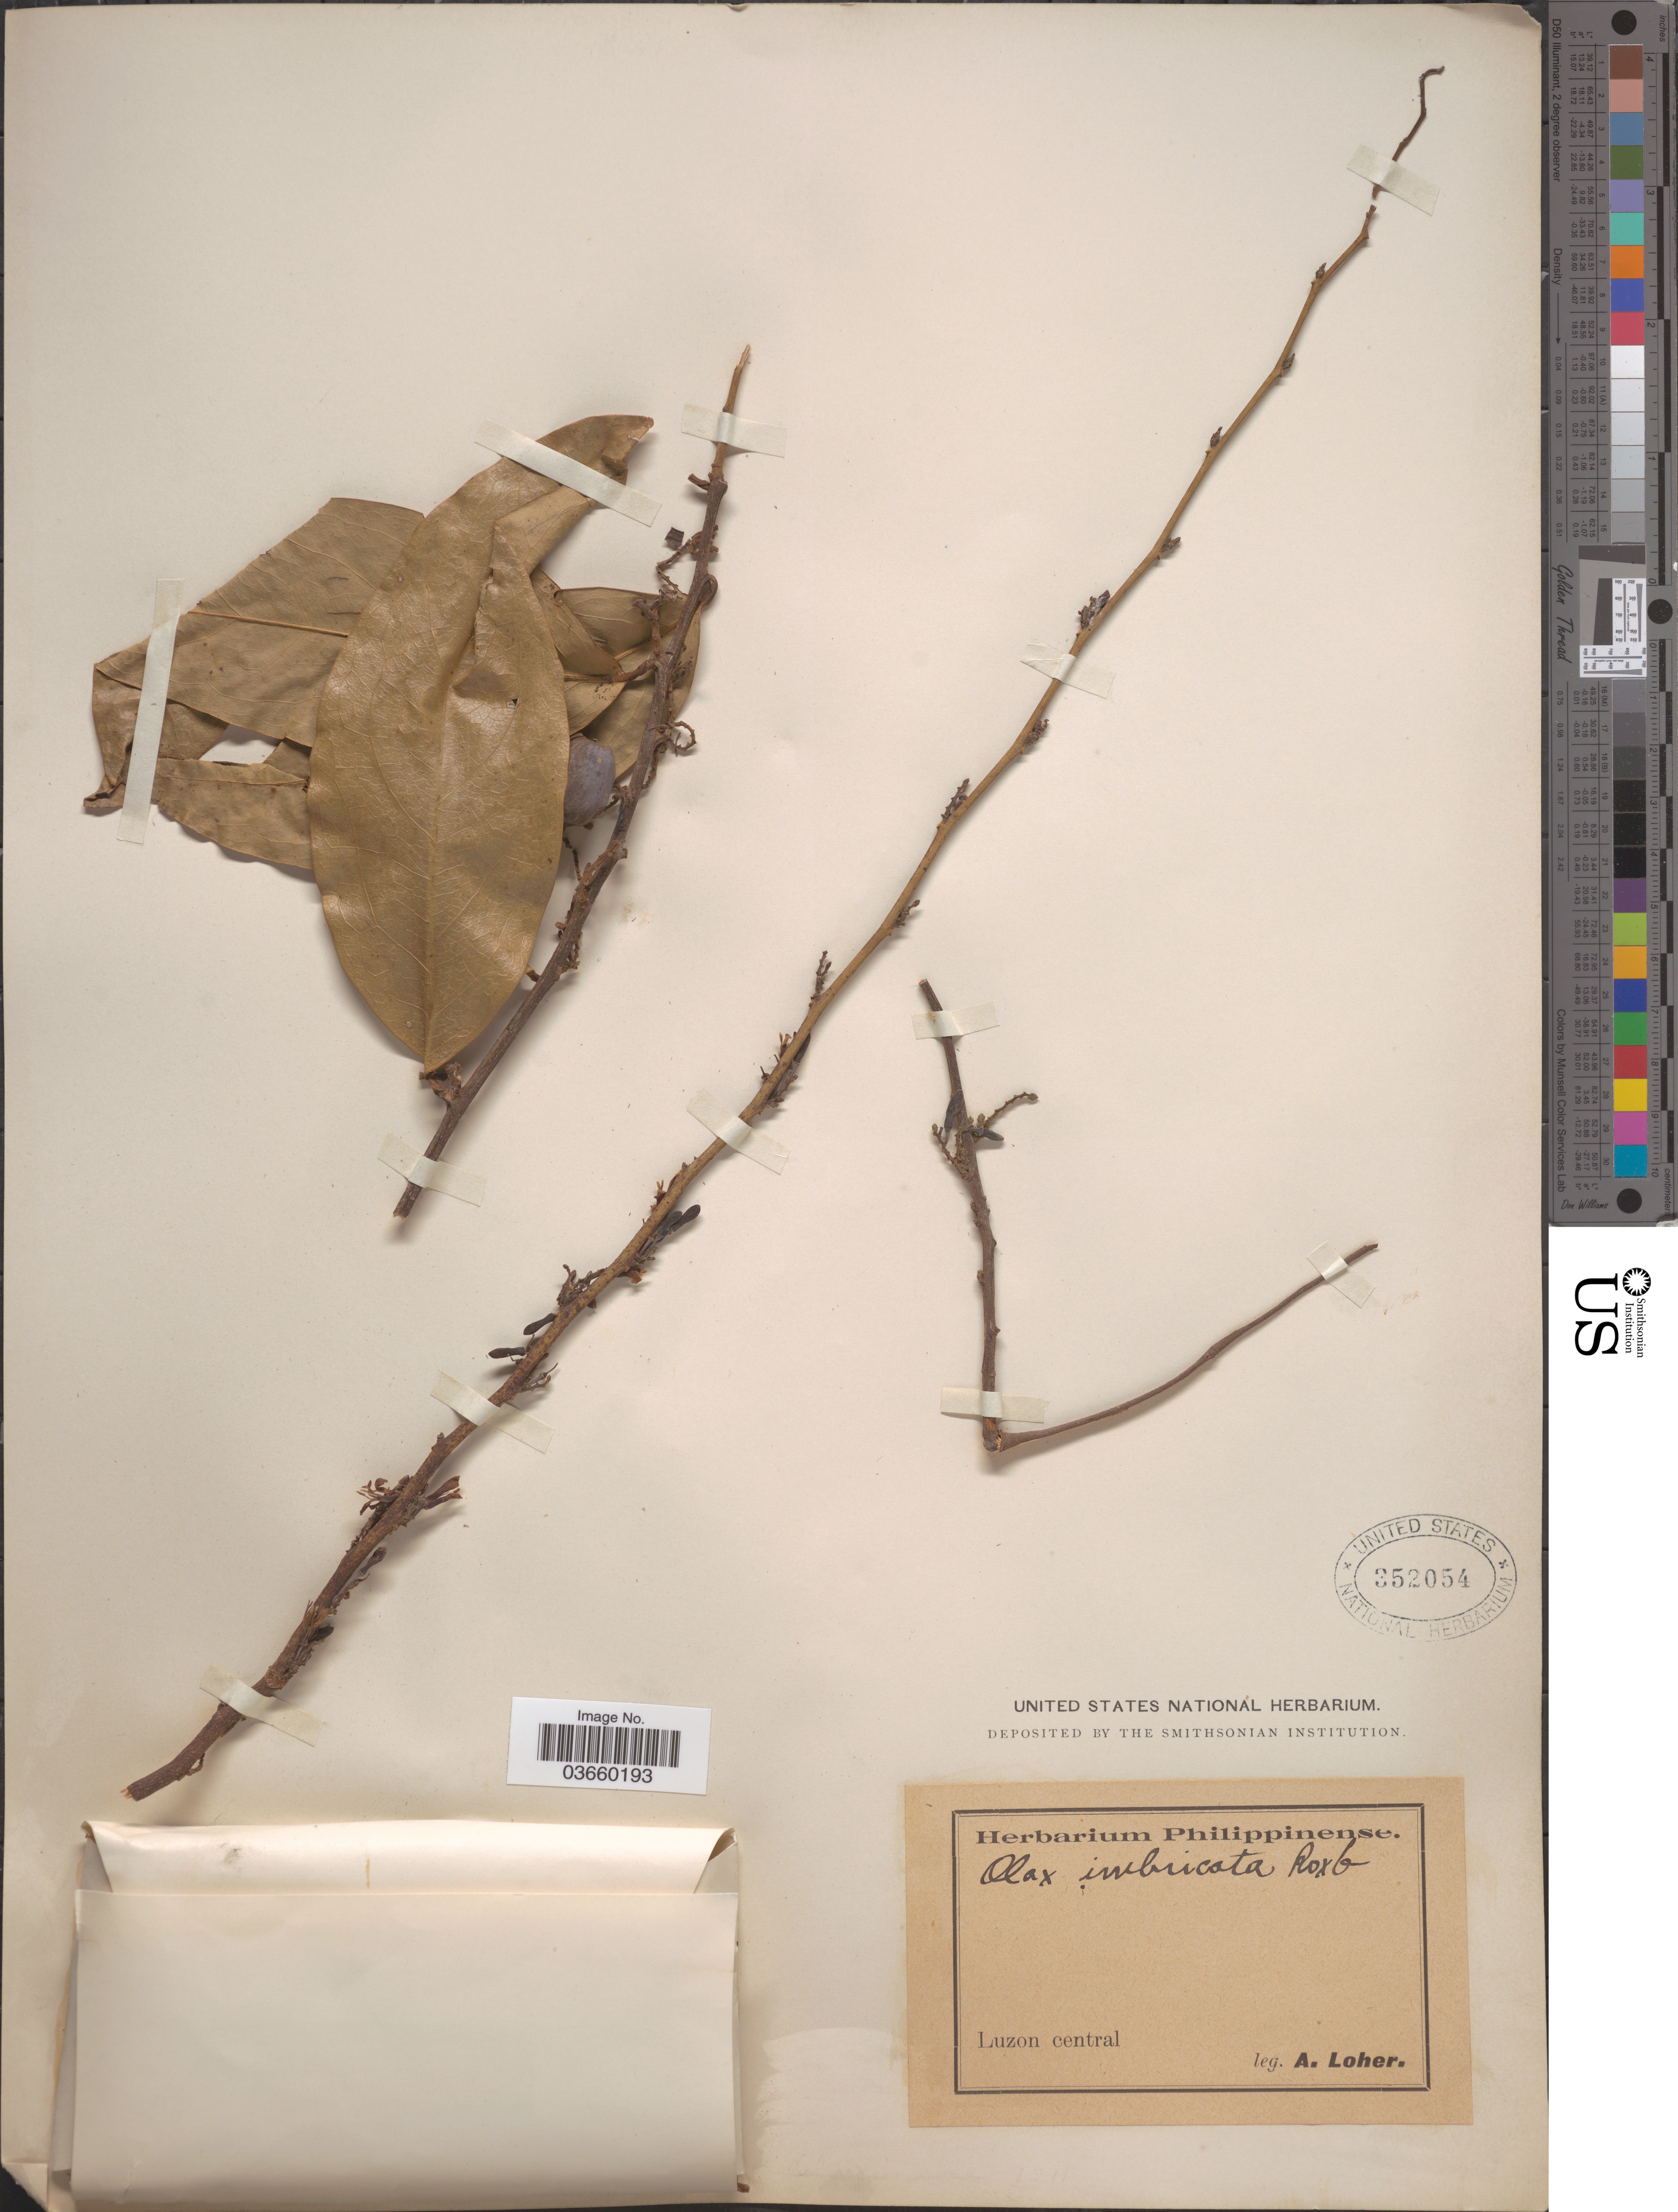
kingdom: Plantae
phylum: Tracheophyta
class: Magnoliopsida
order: Santalales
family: Olacaceae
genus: Olax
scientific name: Olax imbricata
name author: Roxb.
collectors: A. Loher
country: Philippines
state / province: Central Luzon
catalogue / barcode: US 352054